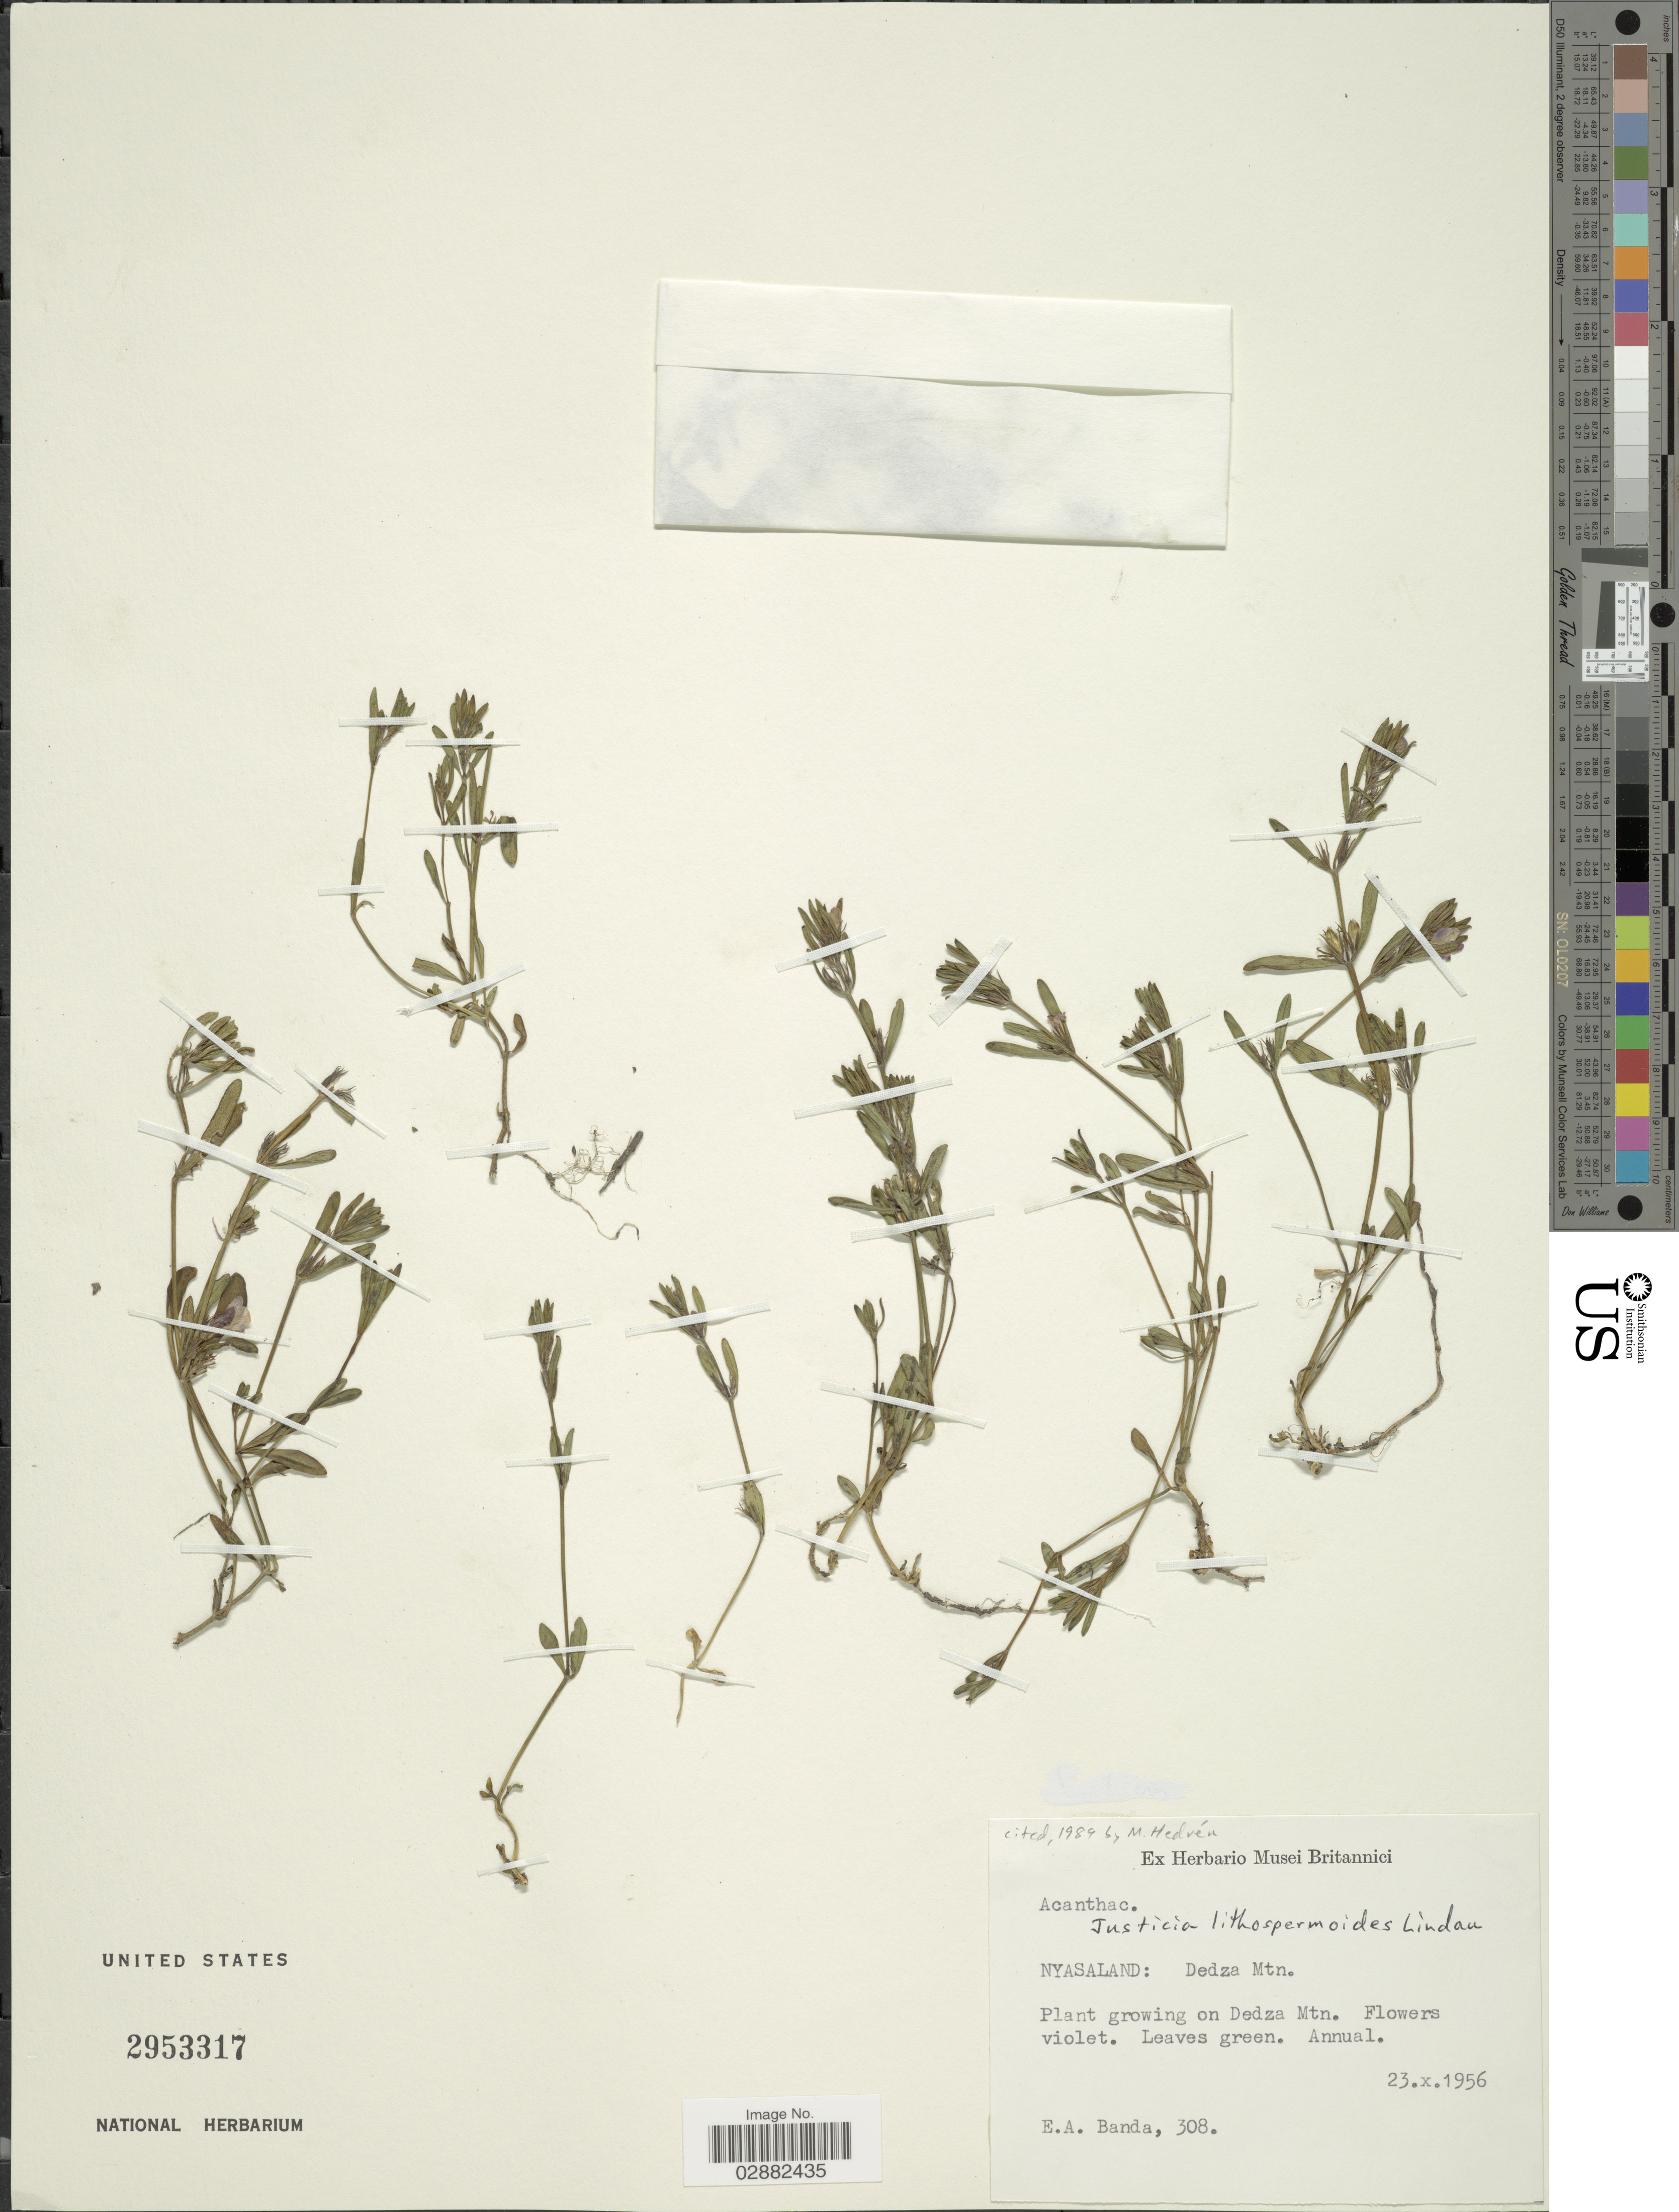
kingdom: Plantae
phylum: Tracheophyta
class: Magnoliopsida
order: Lamiales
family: Acanthaceae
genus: Justicia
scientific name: Justicia lithospermoides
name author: Lindau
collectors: E. Banda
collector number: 308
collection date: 1956-10-23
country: Malawi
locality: Nyasaland: Dedza Mtn.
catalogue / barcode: US 2953317